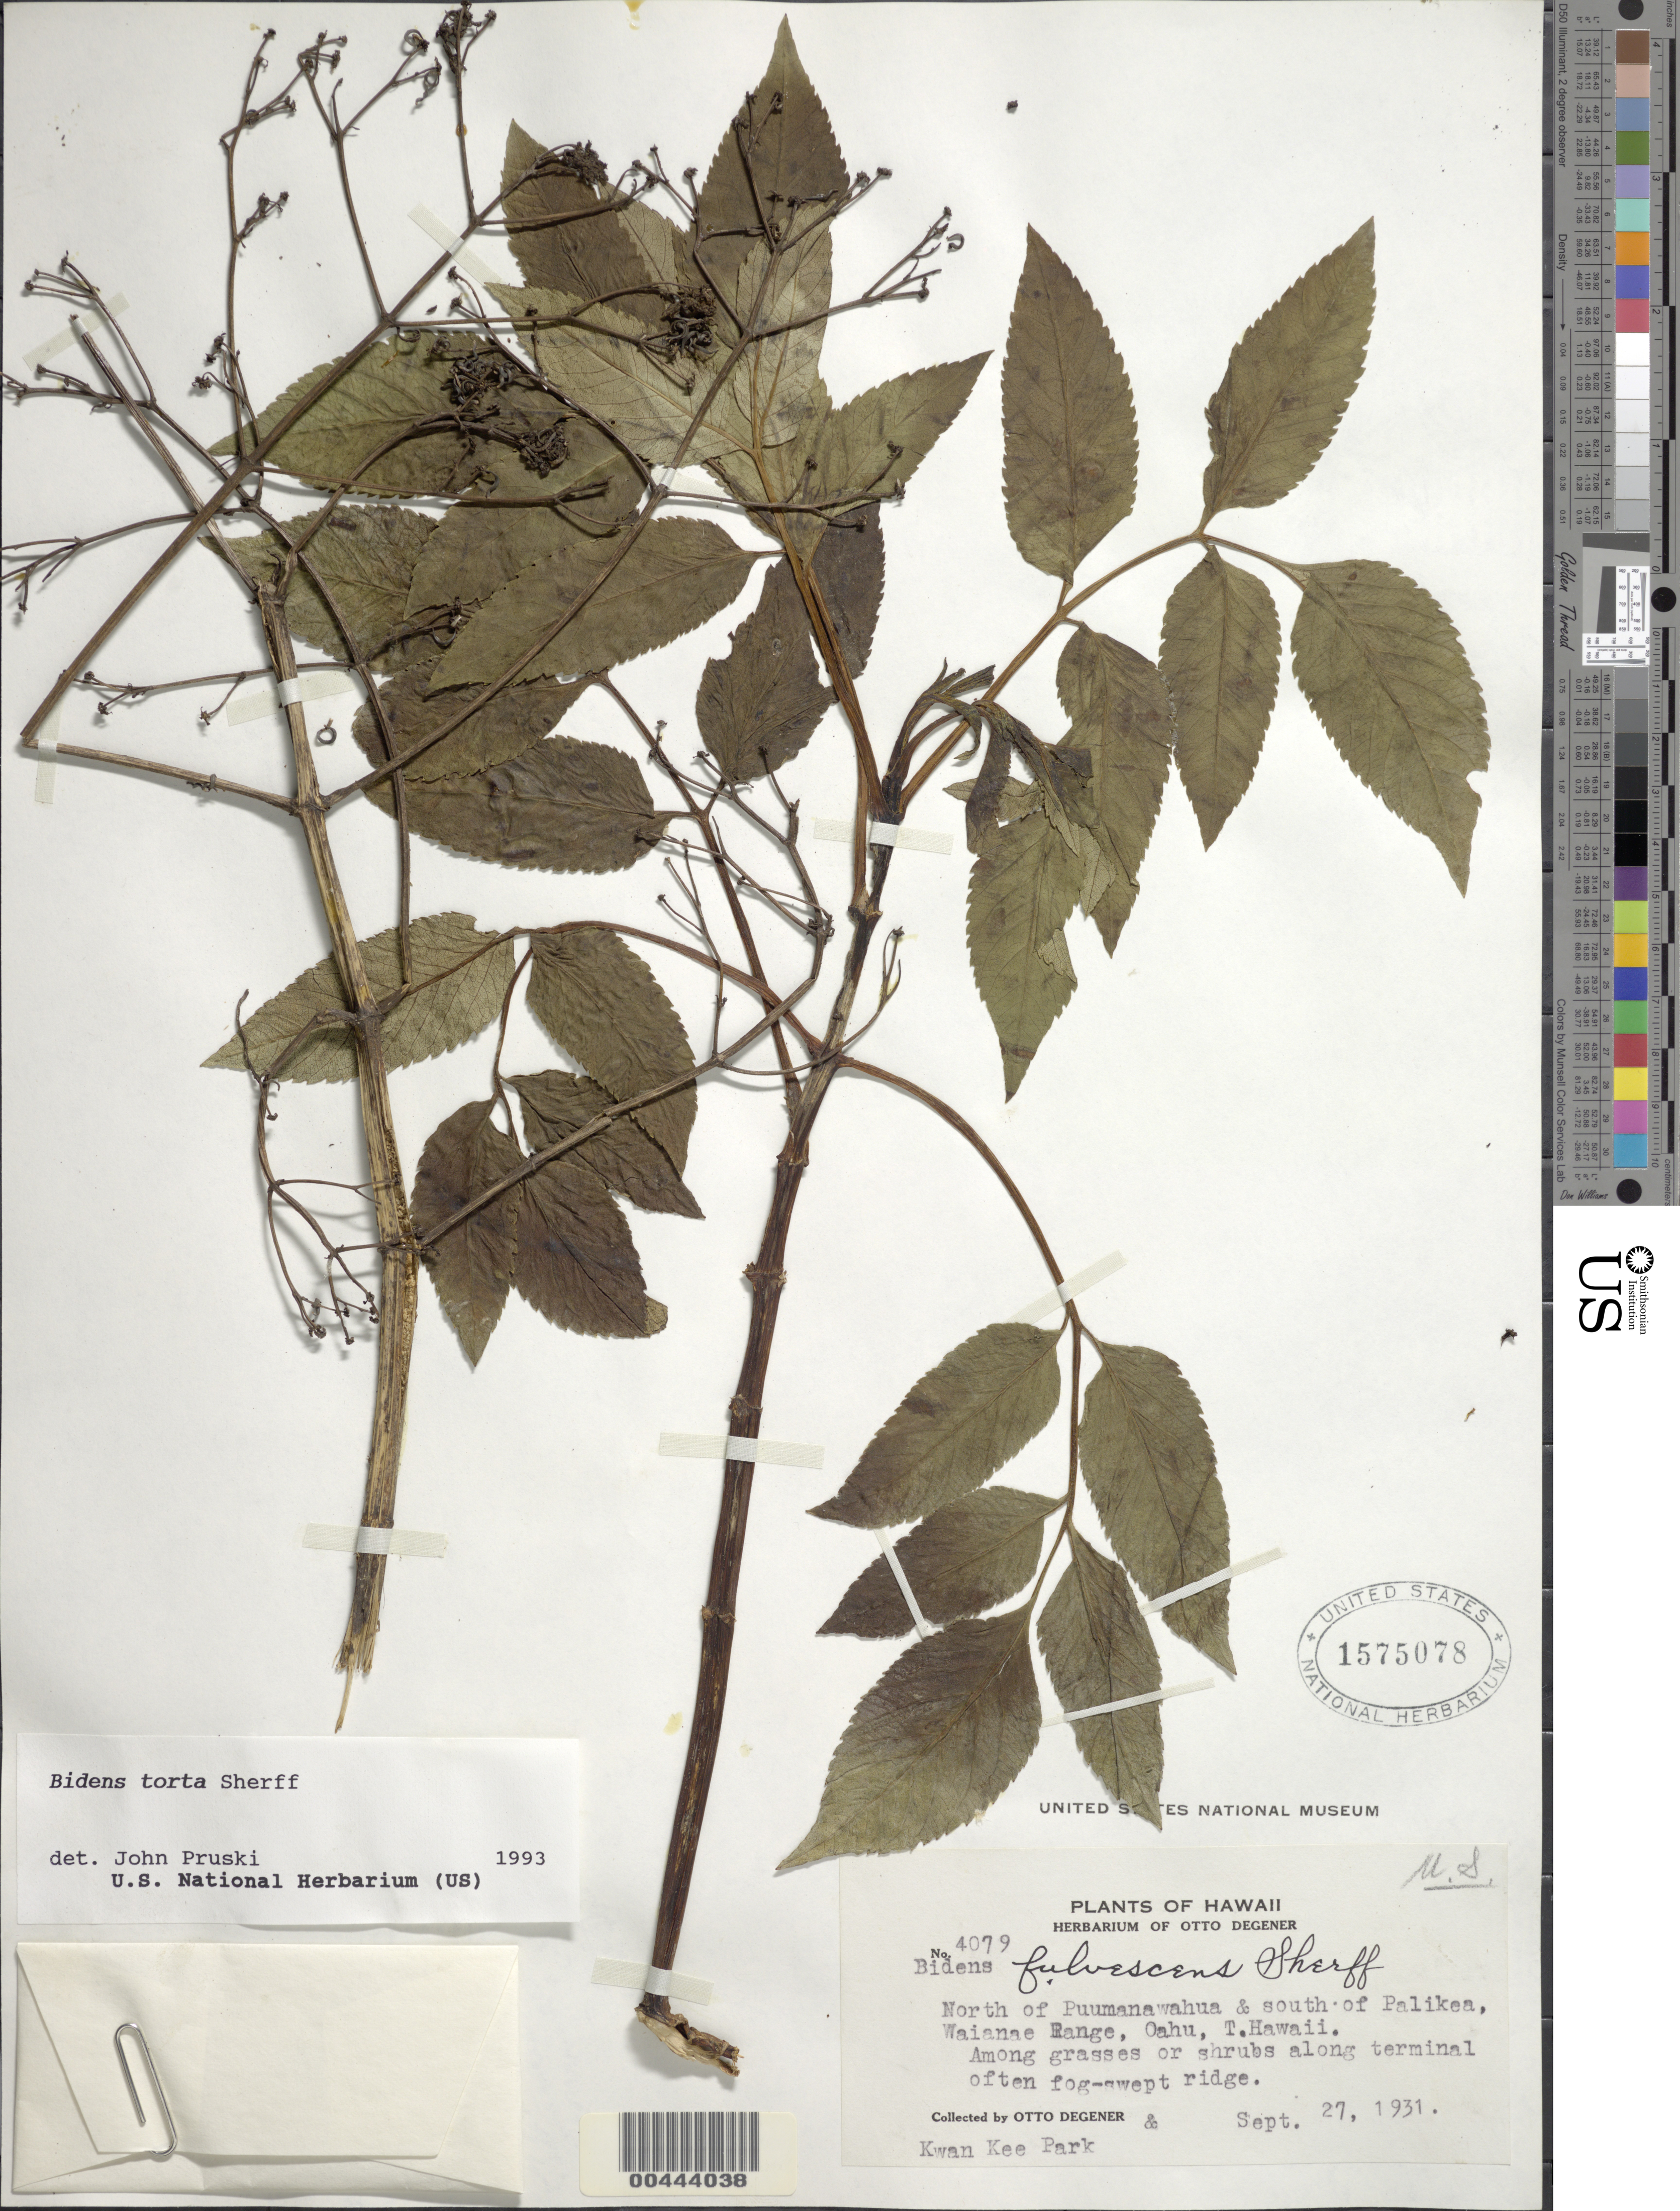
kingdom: Plantae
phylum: Tracheophyta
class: Magnoliopsida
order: Asterales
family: Asteraceae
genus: Bidens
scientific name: Bidens torta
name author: Sherff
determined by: Pruski, J. F.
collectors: O. Degener & K. Park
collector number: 4079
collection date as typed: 27 Sep 1931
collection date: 1931-09-27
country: United States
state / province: Hawaii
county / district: Honolulu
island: Oahu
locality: North of Puumanawahua and South of Palikea, Waianae Range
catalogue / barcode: US 1575078